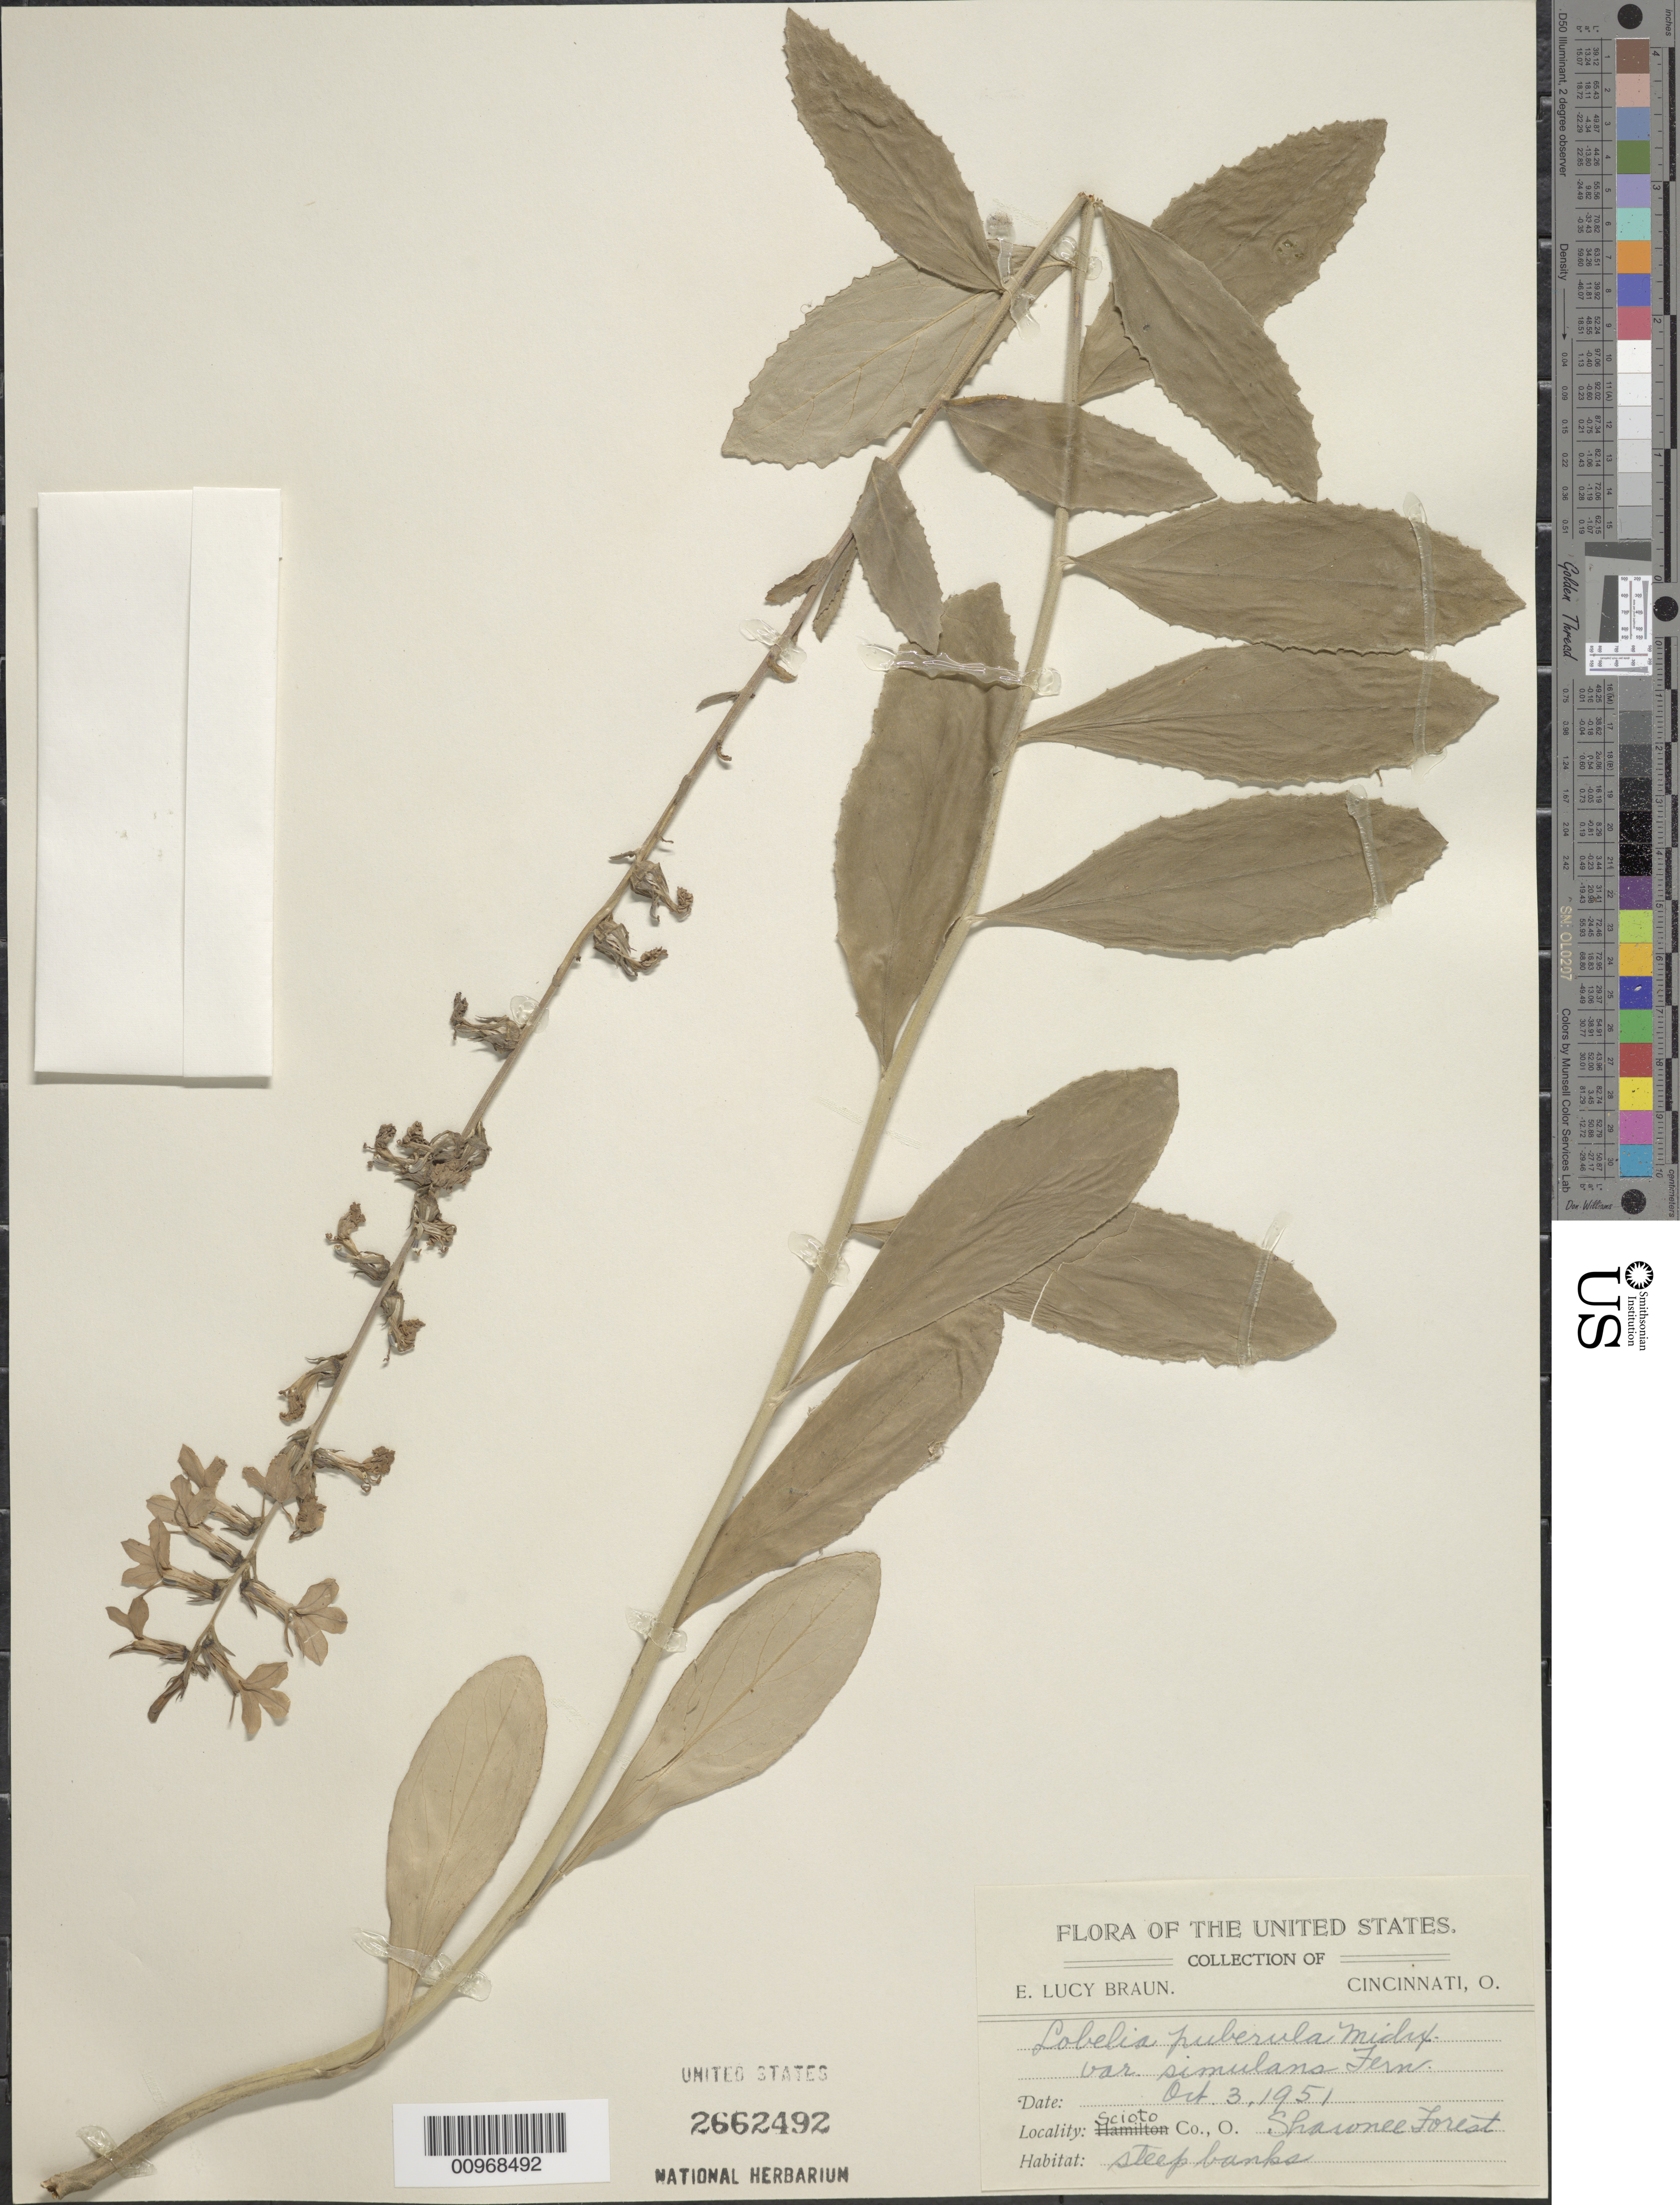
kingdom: Plantae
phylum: Tracheophyta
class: Magnoliopsida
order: Asterales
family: Campanulaceae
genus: Lobelia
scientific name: Lobelia puberula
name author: Michx.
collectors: E. L. Braun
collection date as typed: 03 Oct 1951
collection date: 1951-10-03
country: United States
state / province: Ohio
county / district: Scioto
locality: Shawnee forest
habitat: steep banks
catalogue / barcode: US 2662492